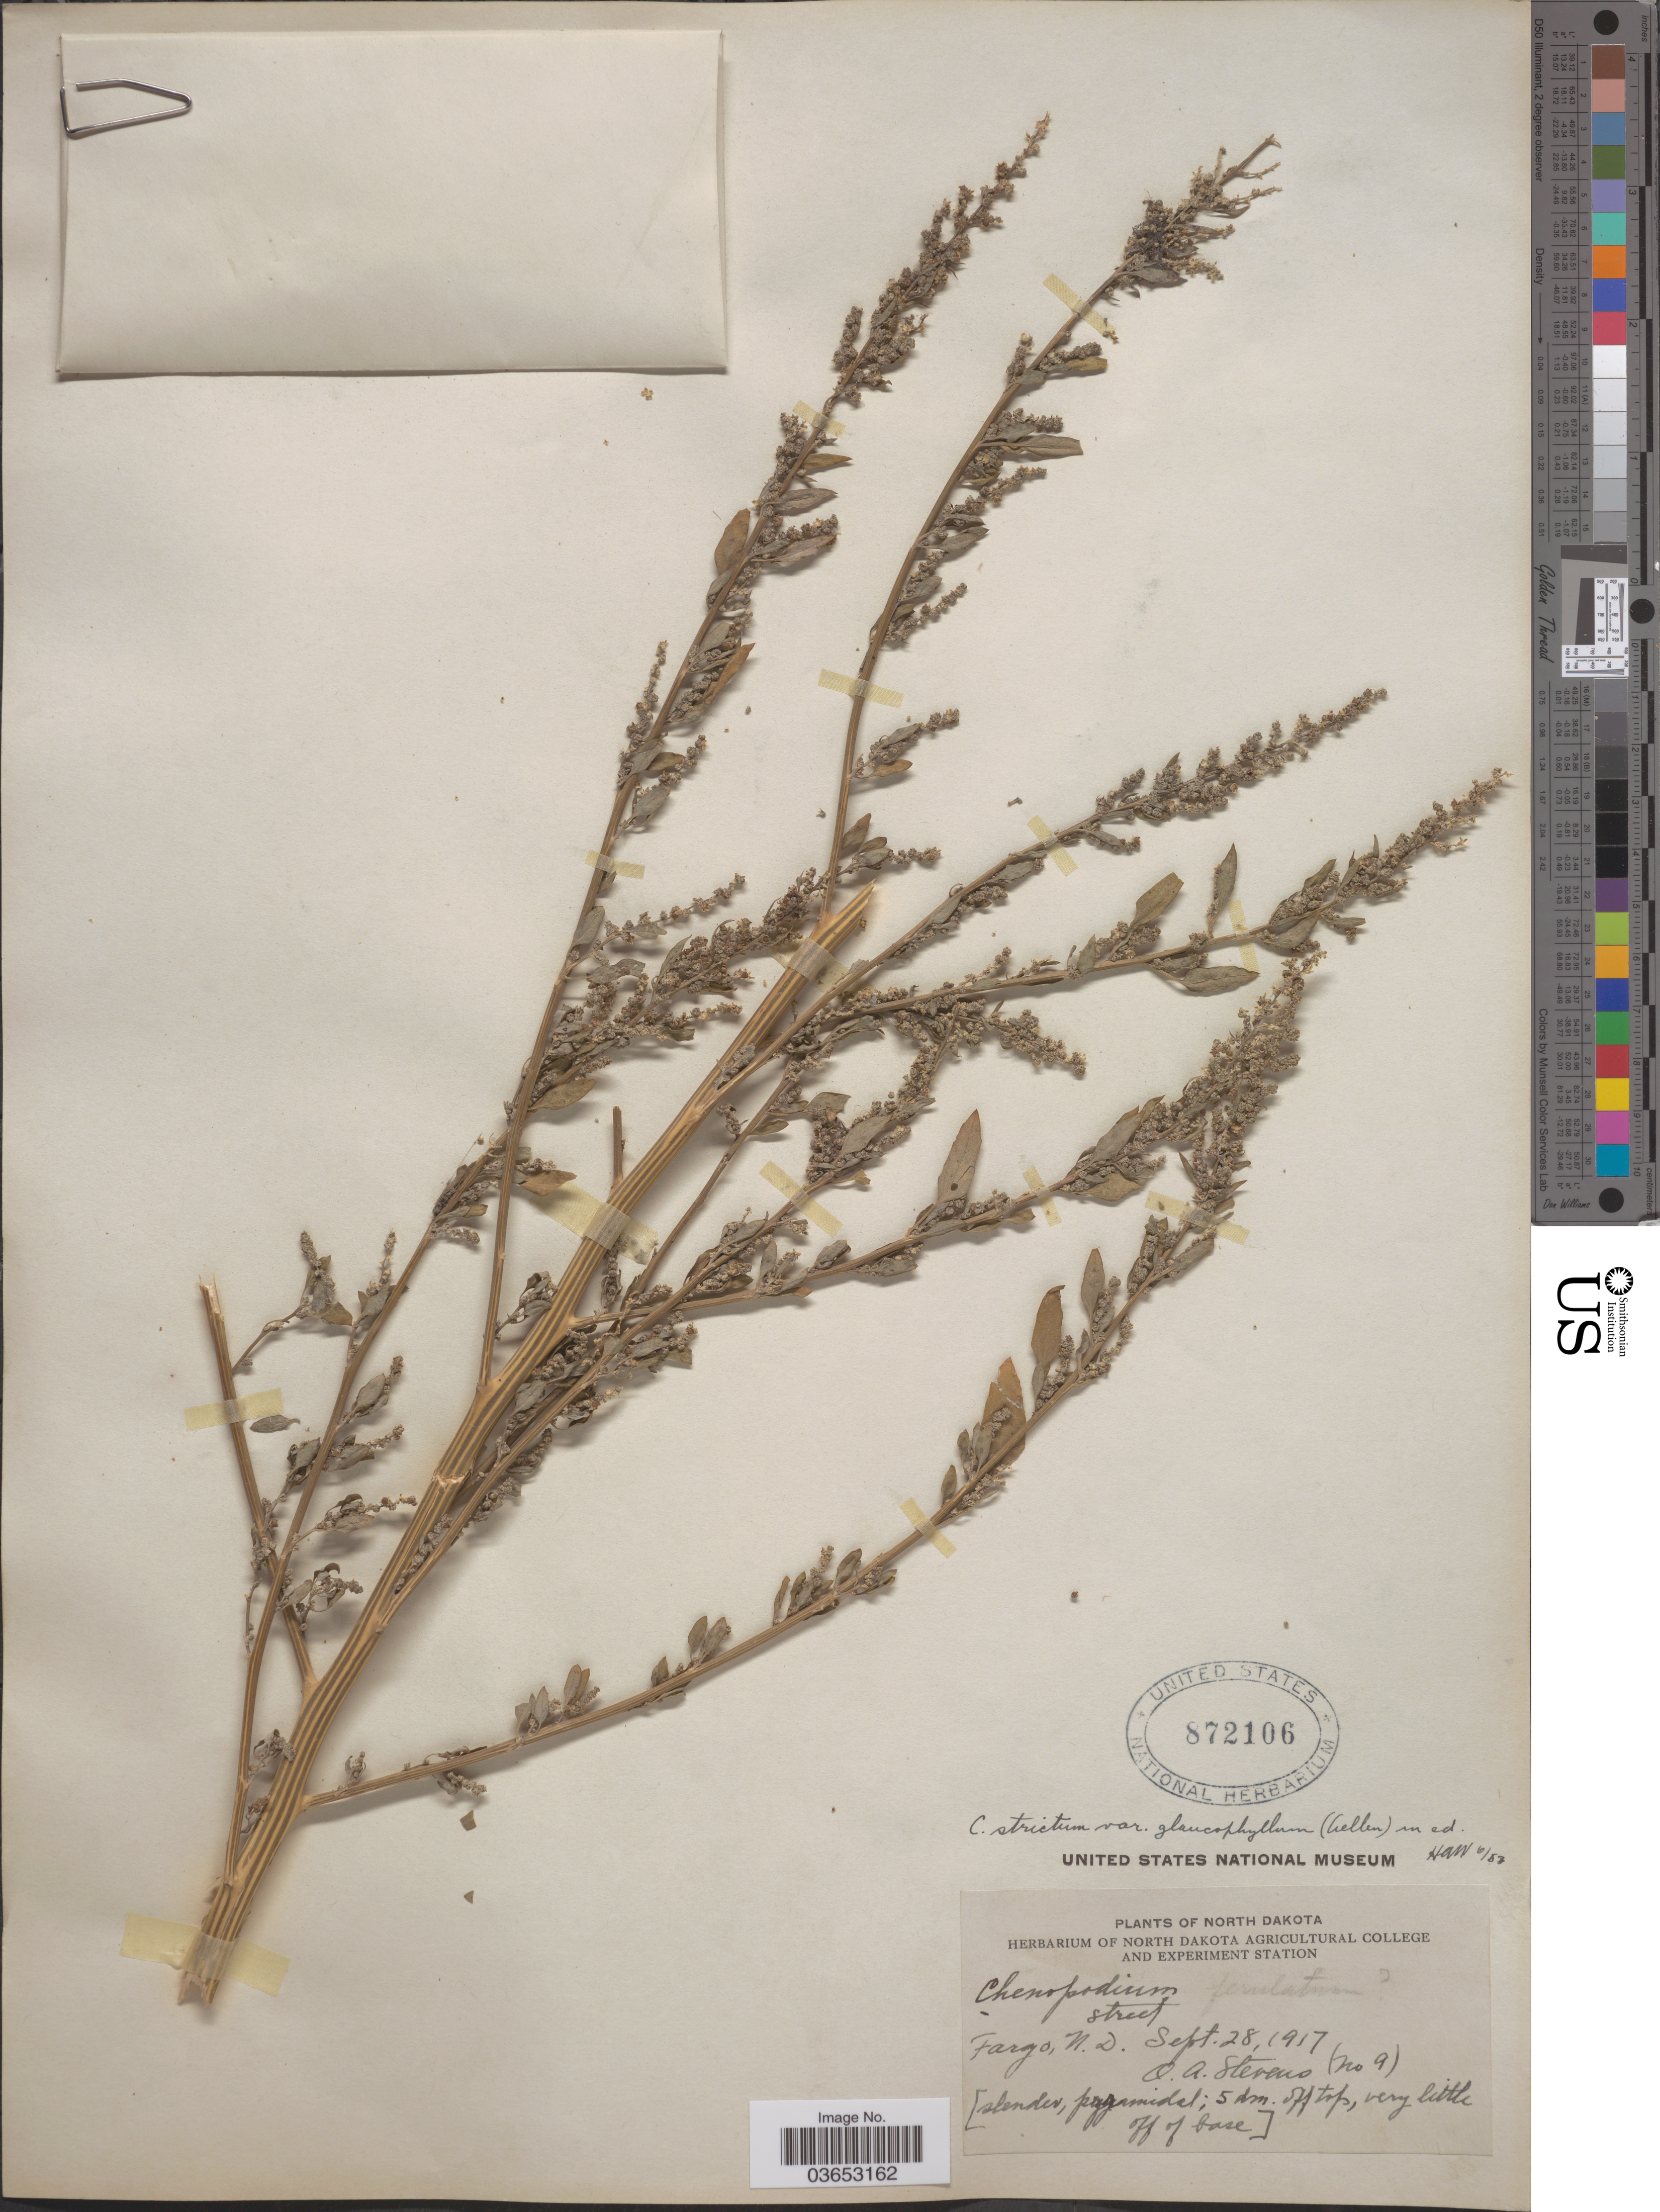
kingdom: Plantae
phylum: Tracheophyta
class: Magnoliopsida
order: Caryophyllales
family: Amaranthaceae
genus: Chenopodium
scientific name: Chenopodium glaucophyllum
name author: Aellen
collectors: O. A. Stevens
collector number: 9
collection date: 1917-09-28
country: United States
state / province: North Dakota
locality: Fargo.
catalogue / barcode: US 872106